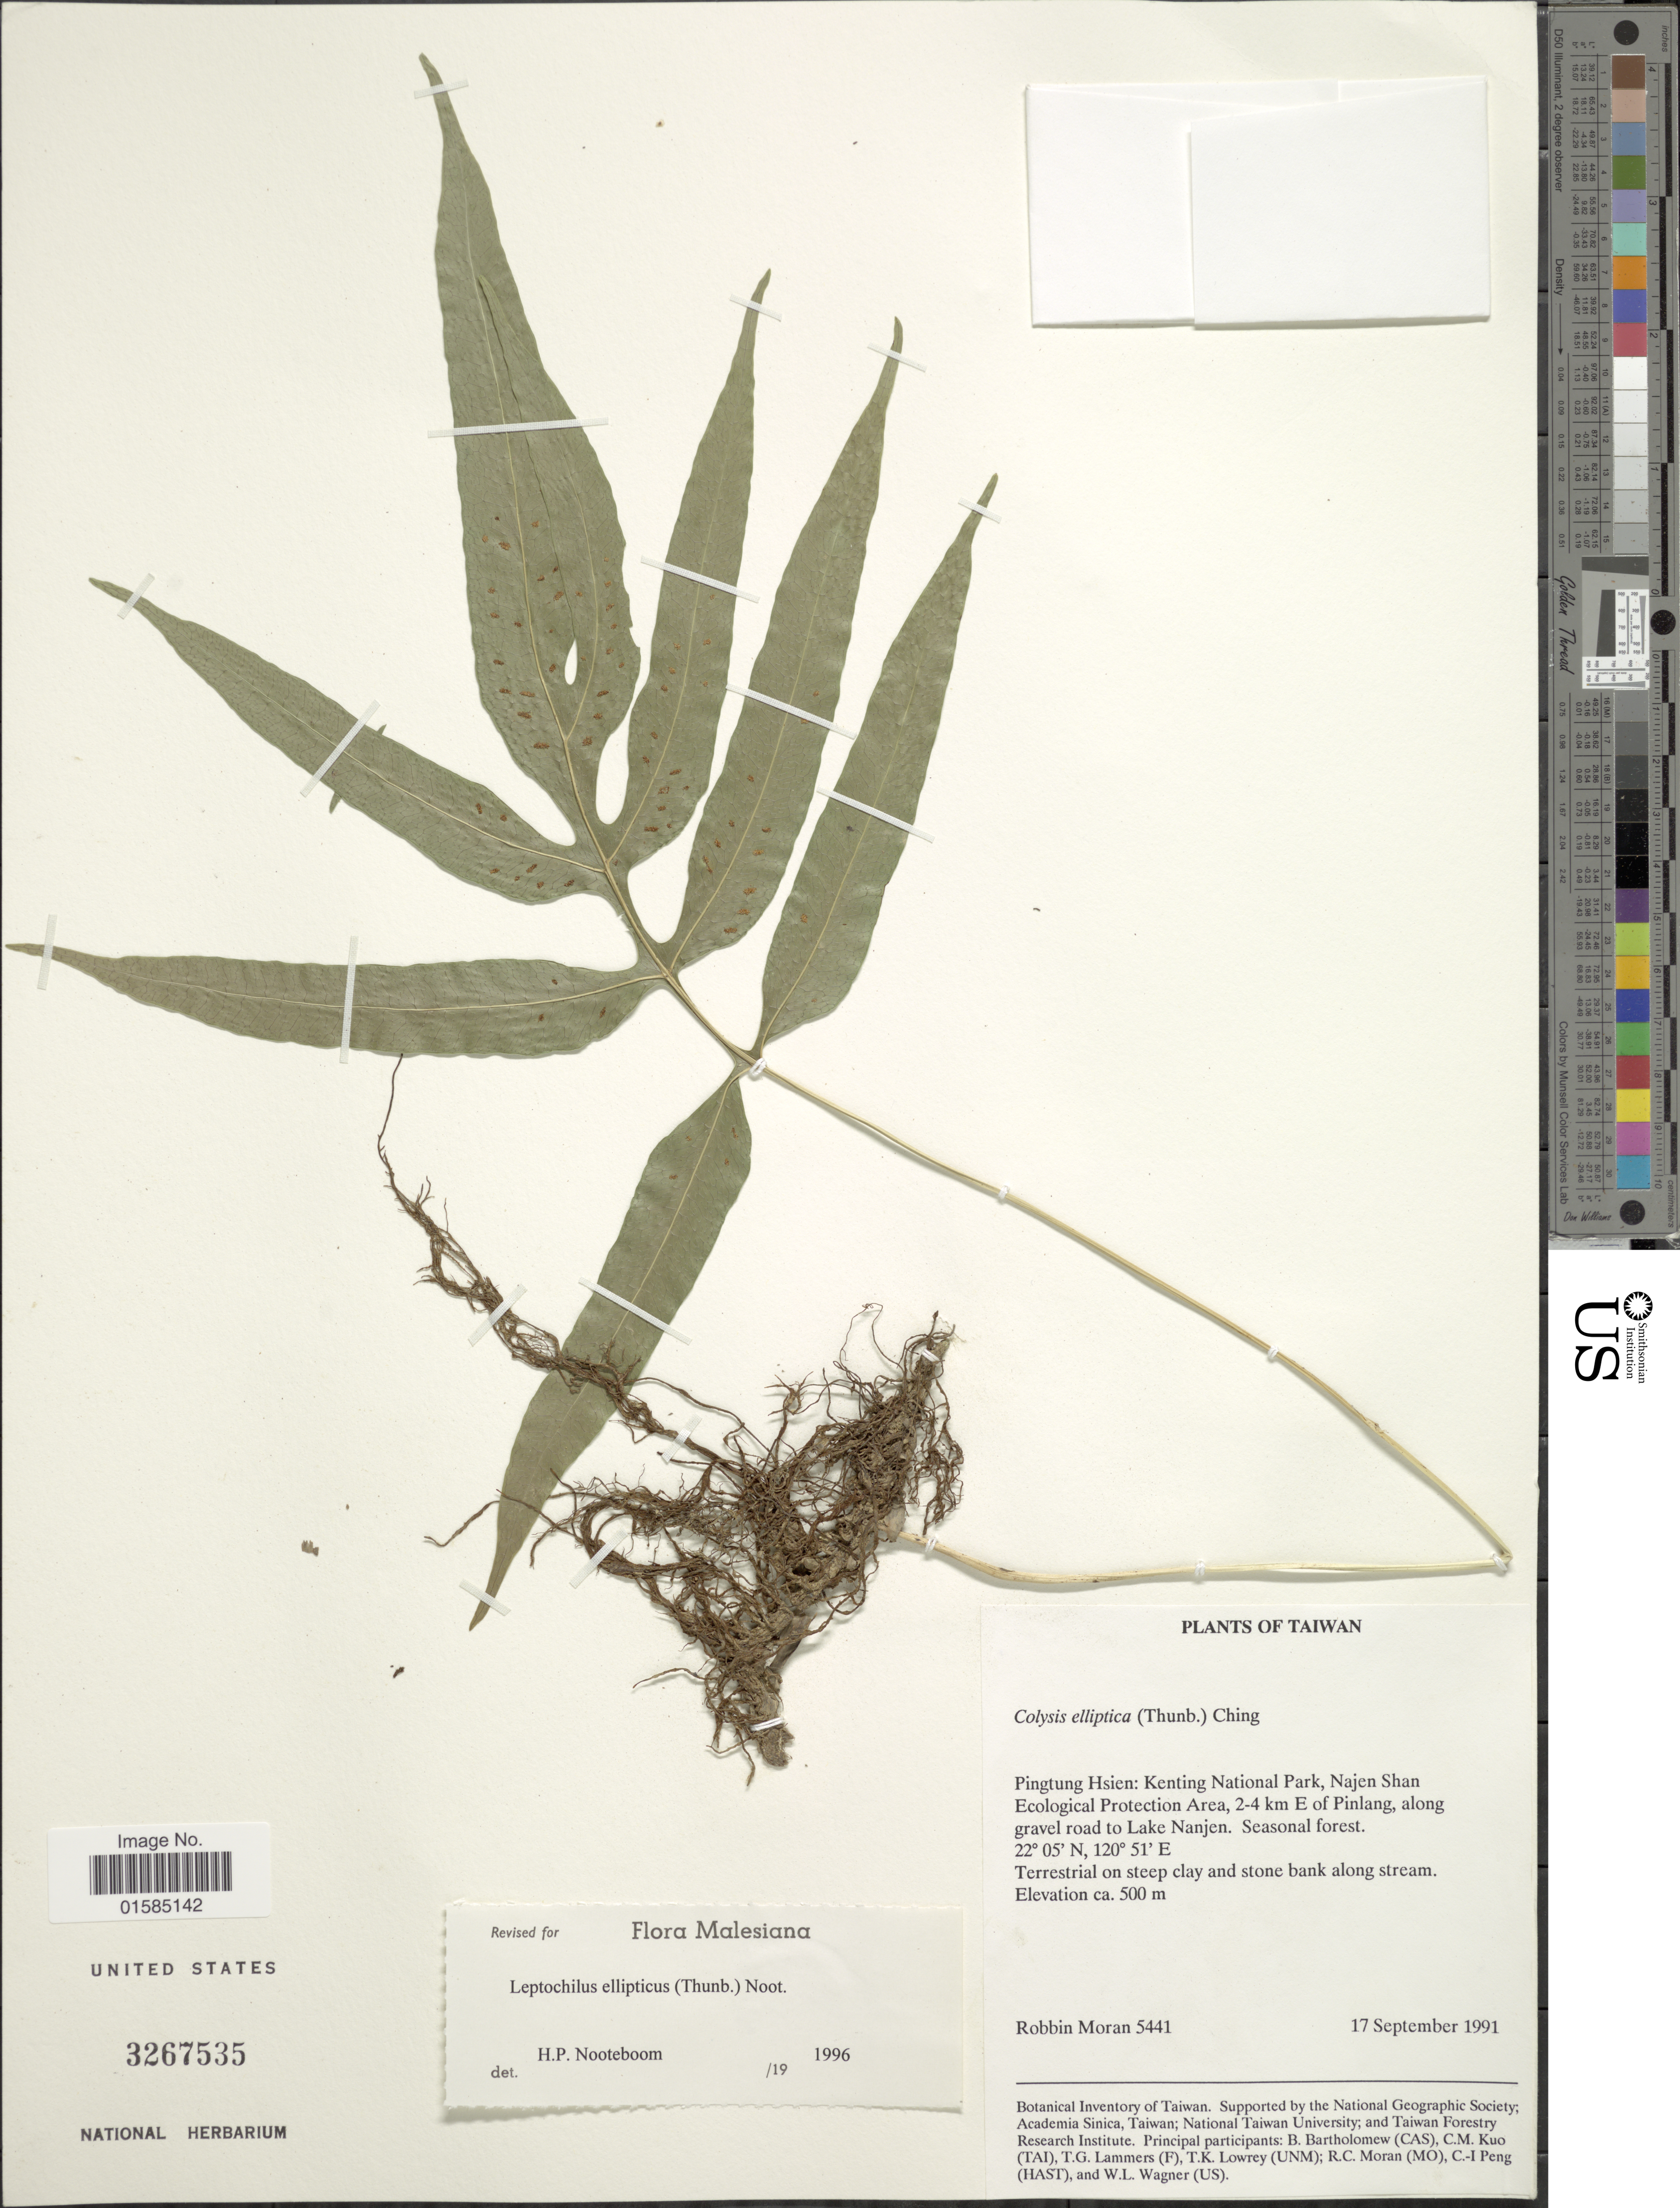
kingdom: Plantae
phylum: Tracheophyta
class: Polypodiopsida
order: Polypodiales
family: Polypodiaceae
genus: Leptochilus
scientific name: Leptochilus ellipticus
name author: (Thunb.) Noot.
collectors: R. C. Moran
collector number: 5441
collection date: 1991-09-17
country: Taiwan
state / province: Pingtung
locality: Taiwan, Pingtung Hsien: Kenting Nation Parl, Najen Shan Ecological Protection Area, 2-4 km E of Pinlang, along gravel road to Lake Nanjen. Seasonal forest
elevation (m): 500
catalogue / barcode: US 3267535